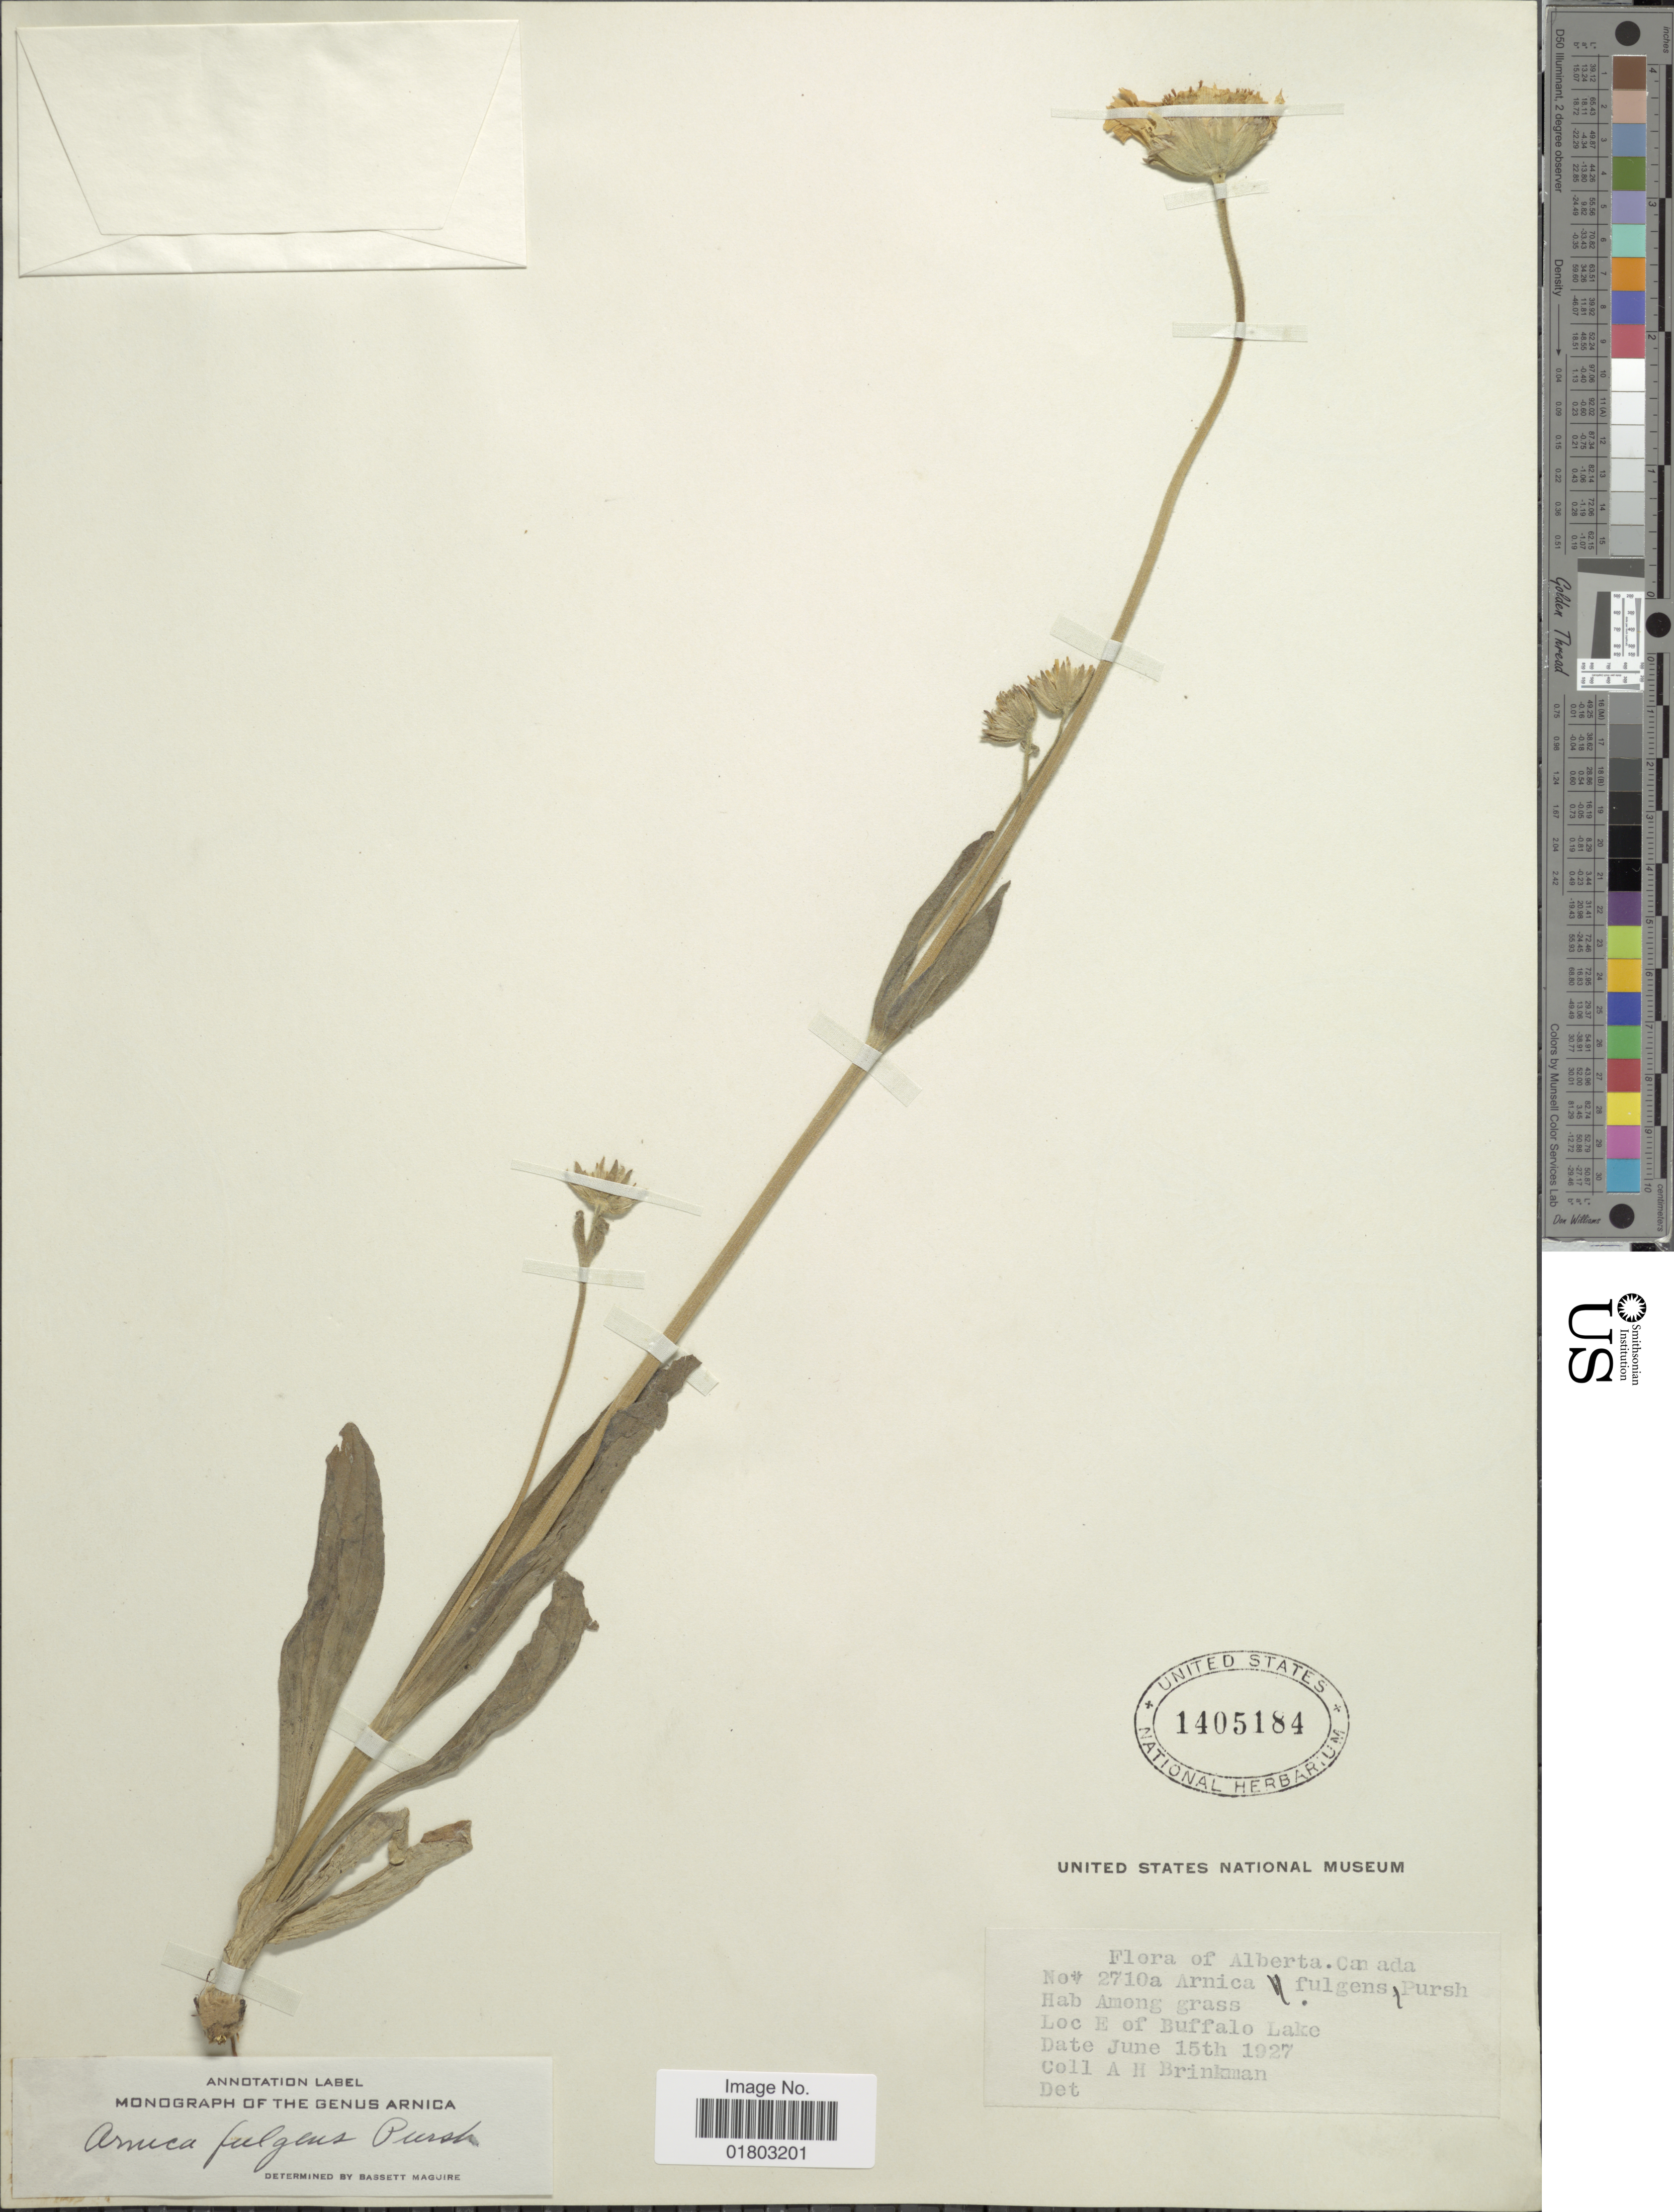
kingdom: Plantae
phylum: Tracheophyta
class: Magnoliopsida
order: Asterales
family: Asteraceae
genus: Arnica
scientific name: Arnica fulgens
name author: Pursh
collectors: A. Brinkman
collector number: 2710a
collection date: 1927-06-15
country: Canada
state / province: Alberta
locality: Among grass, E of Buffalo Lake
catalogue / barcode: US 1405184